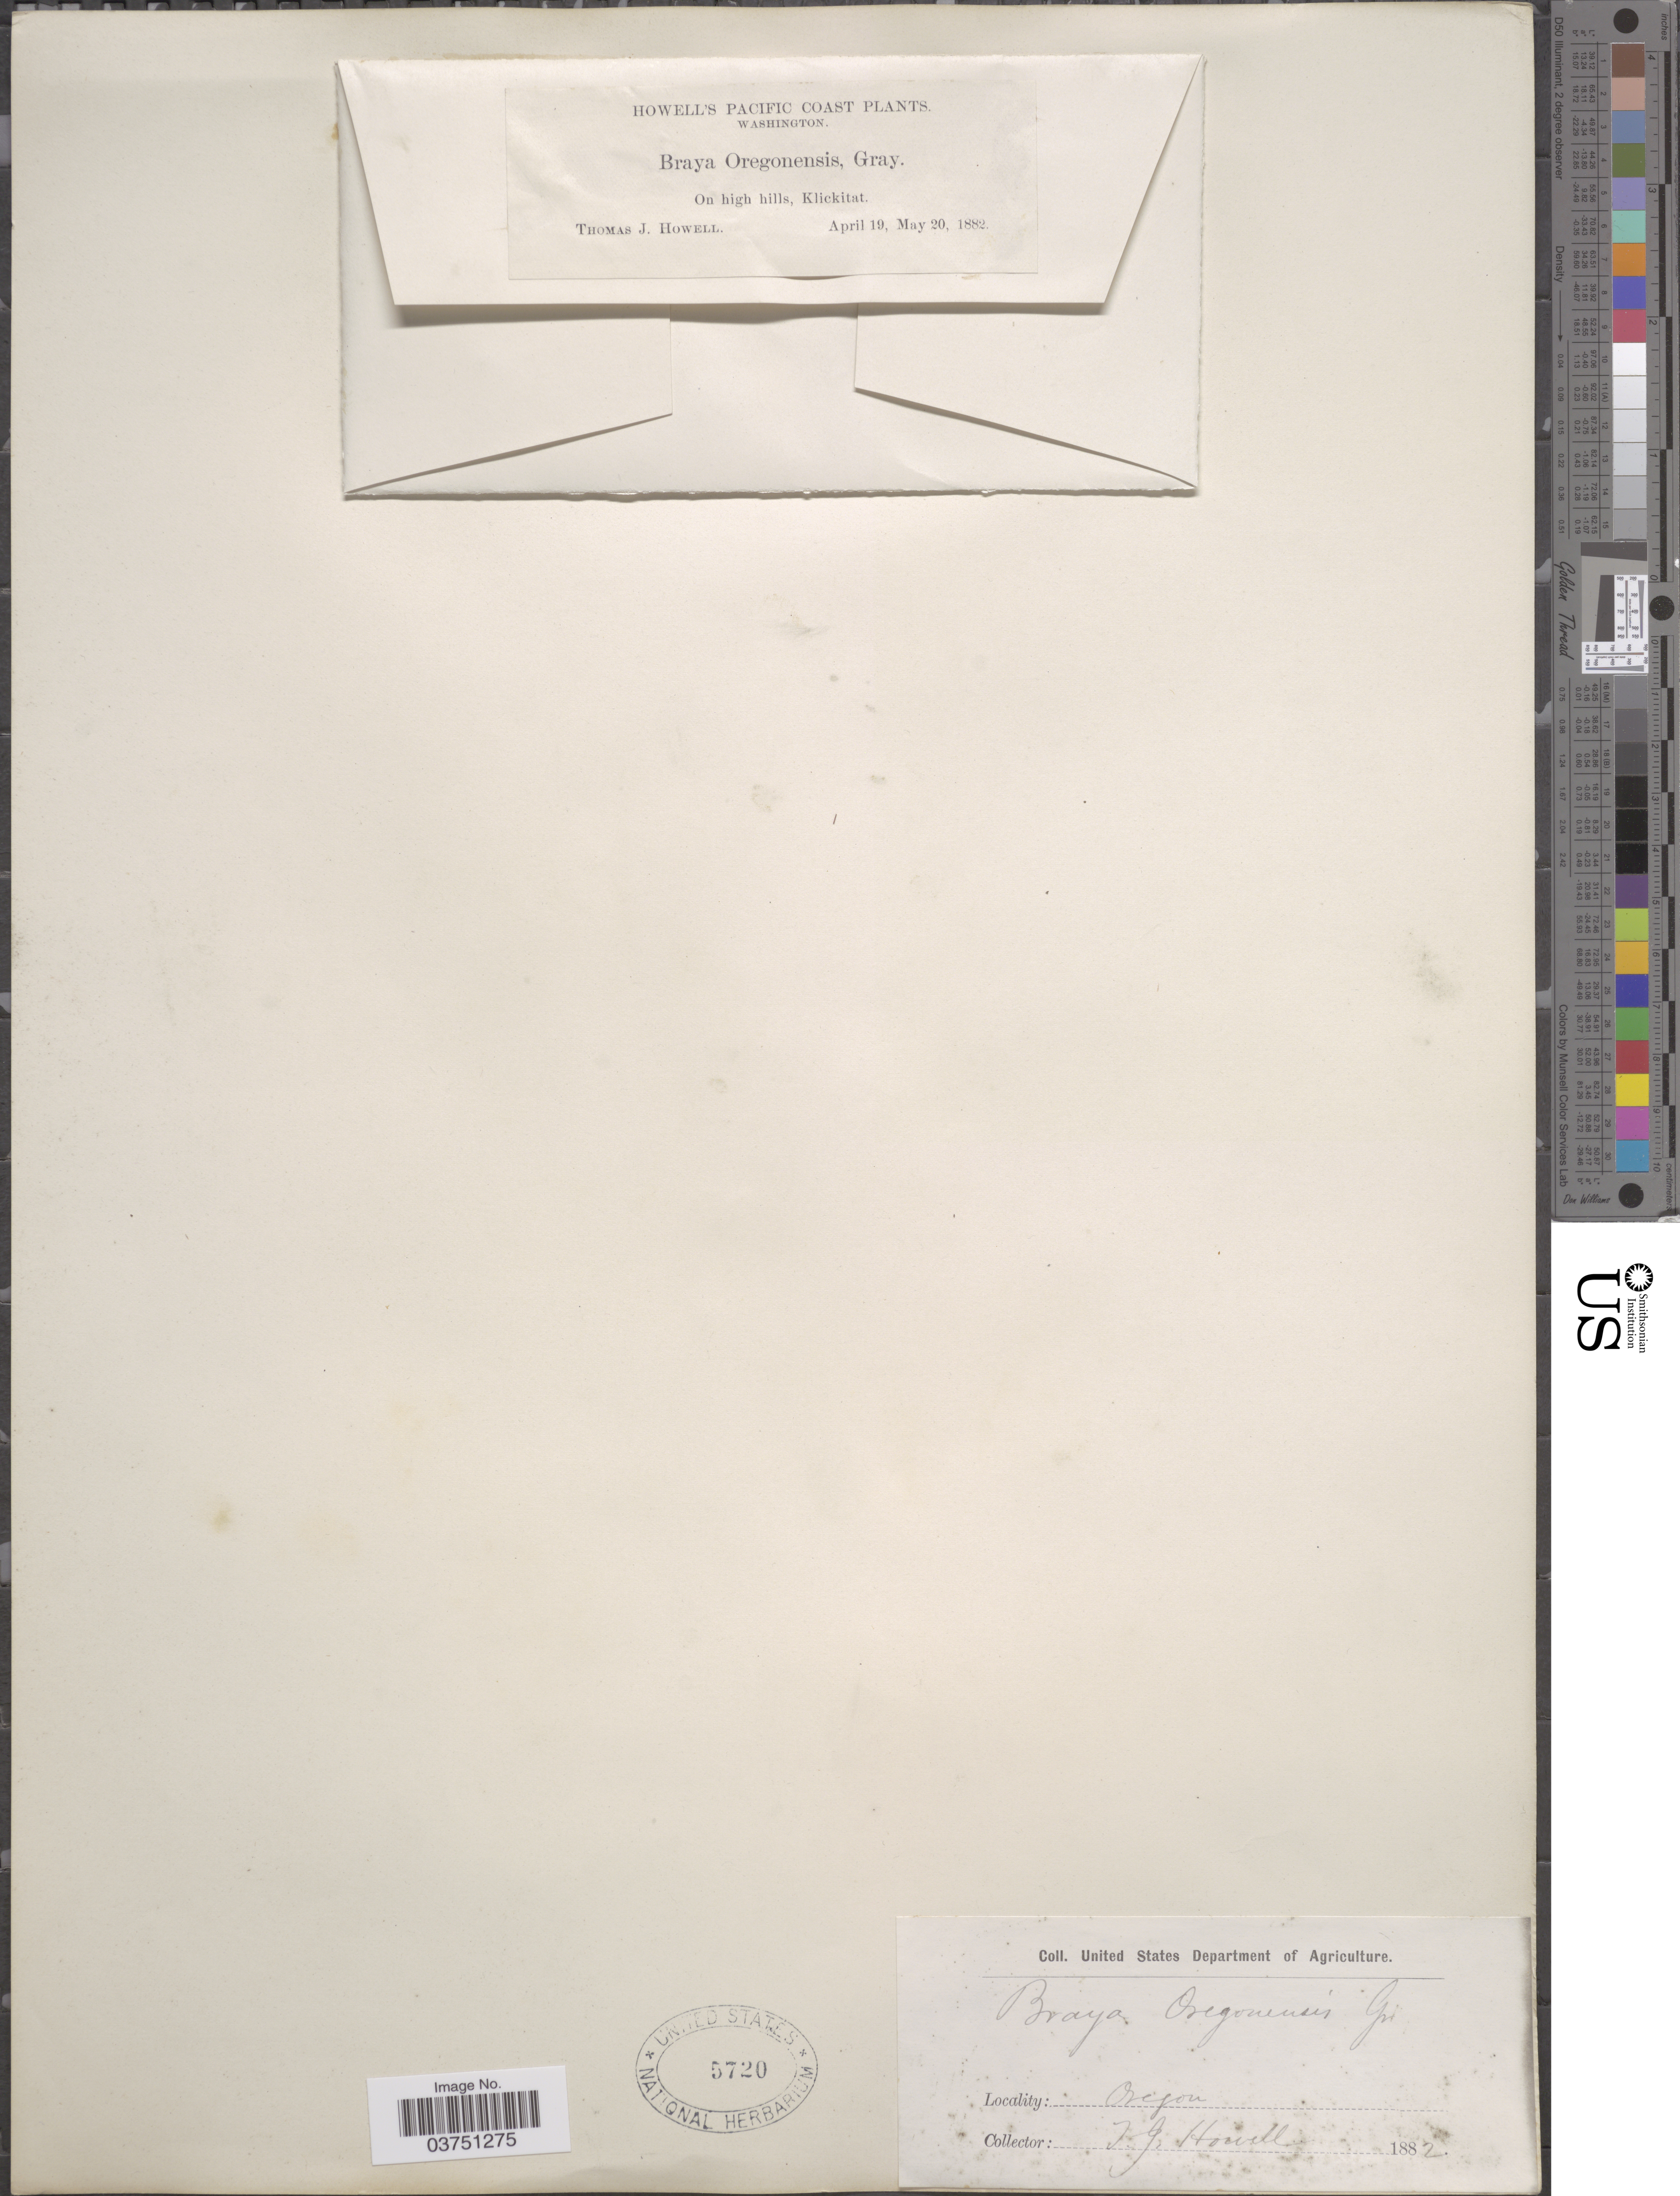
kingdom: Plantae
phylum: Tracheophyta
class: Magnoliopsida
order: Brassicales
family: Brassicaceae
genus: Cusickiella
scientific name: Cusickiella douglasii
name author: (A. Gray) Rollins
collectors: J. Howell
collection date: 1882-04-19/1882-05-20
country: United States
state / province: Washington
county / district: Klickitat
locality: Pacific Coast. On high hills, Klickitat.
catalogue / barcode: US 5720